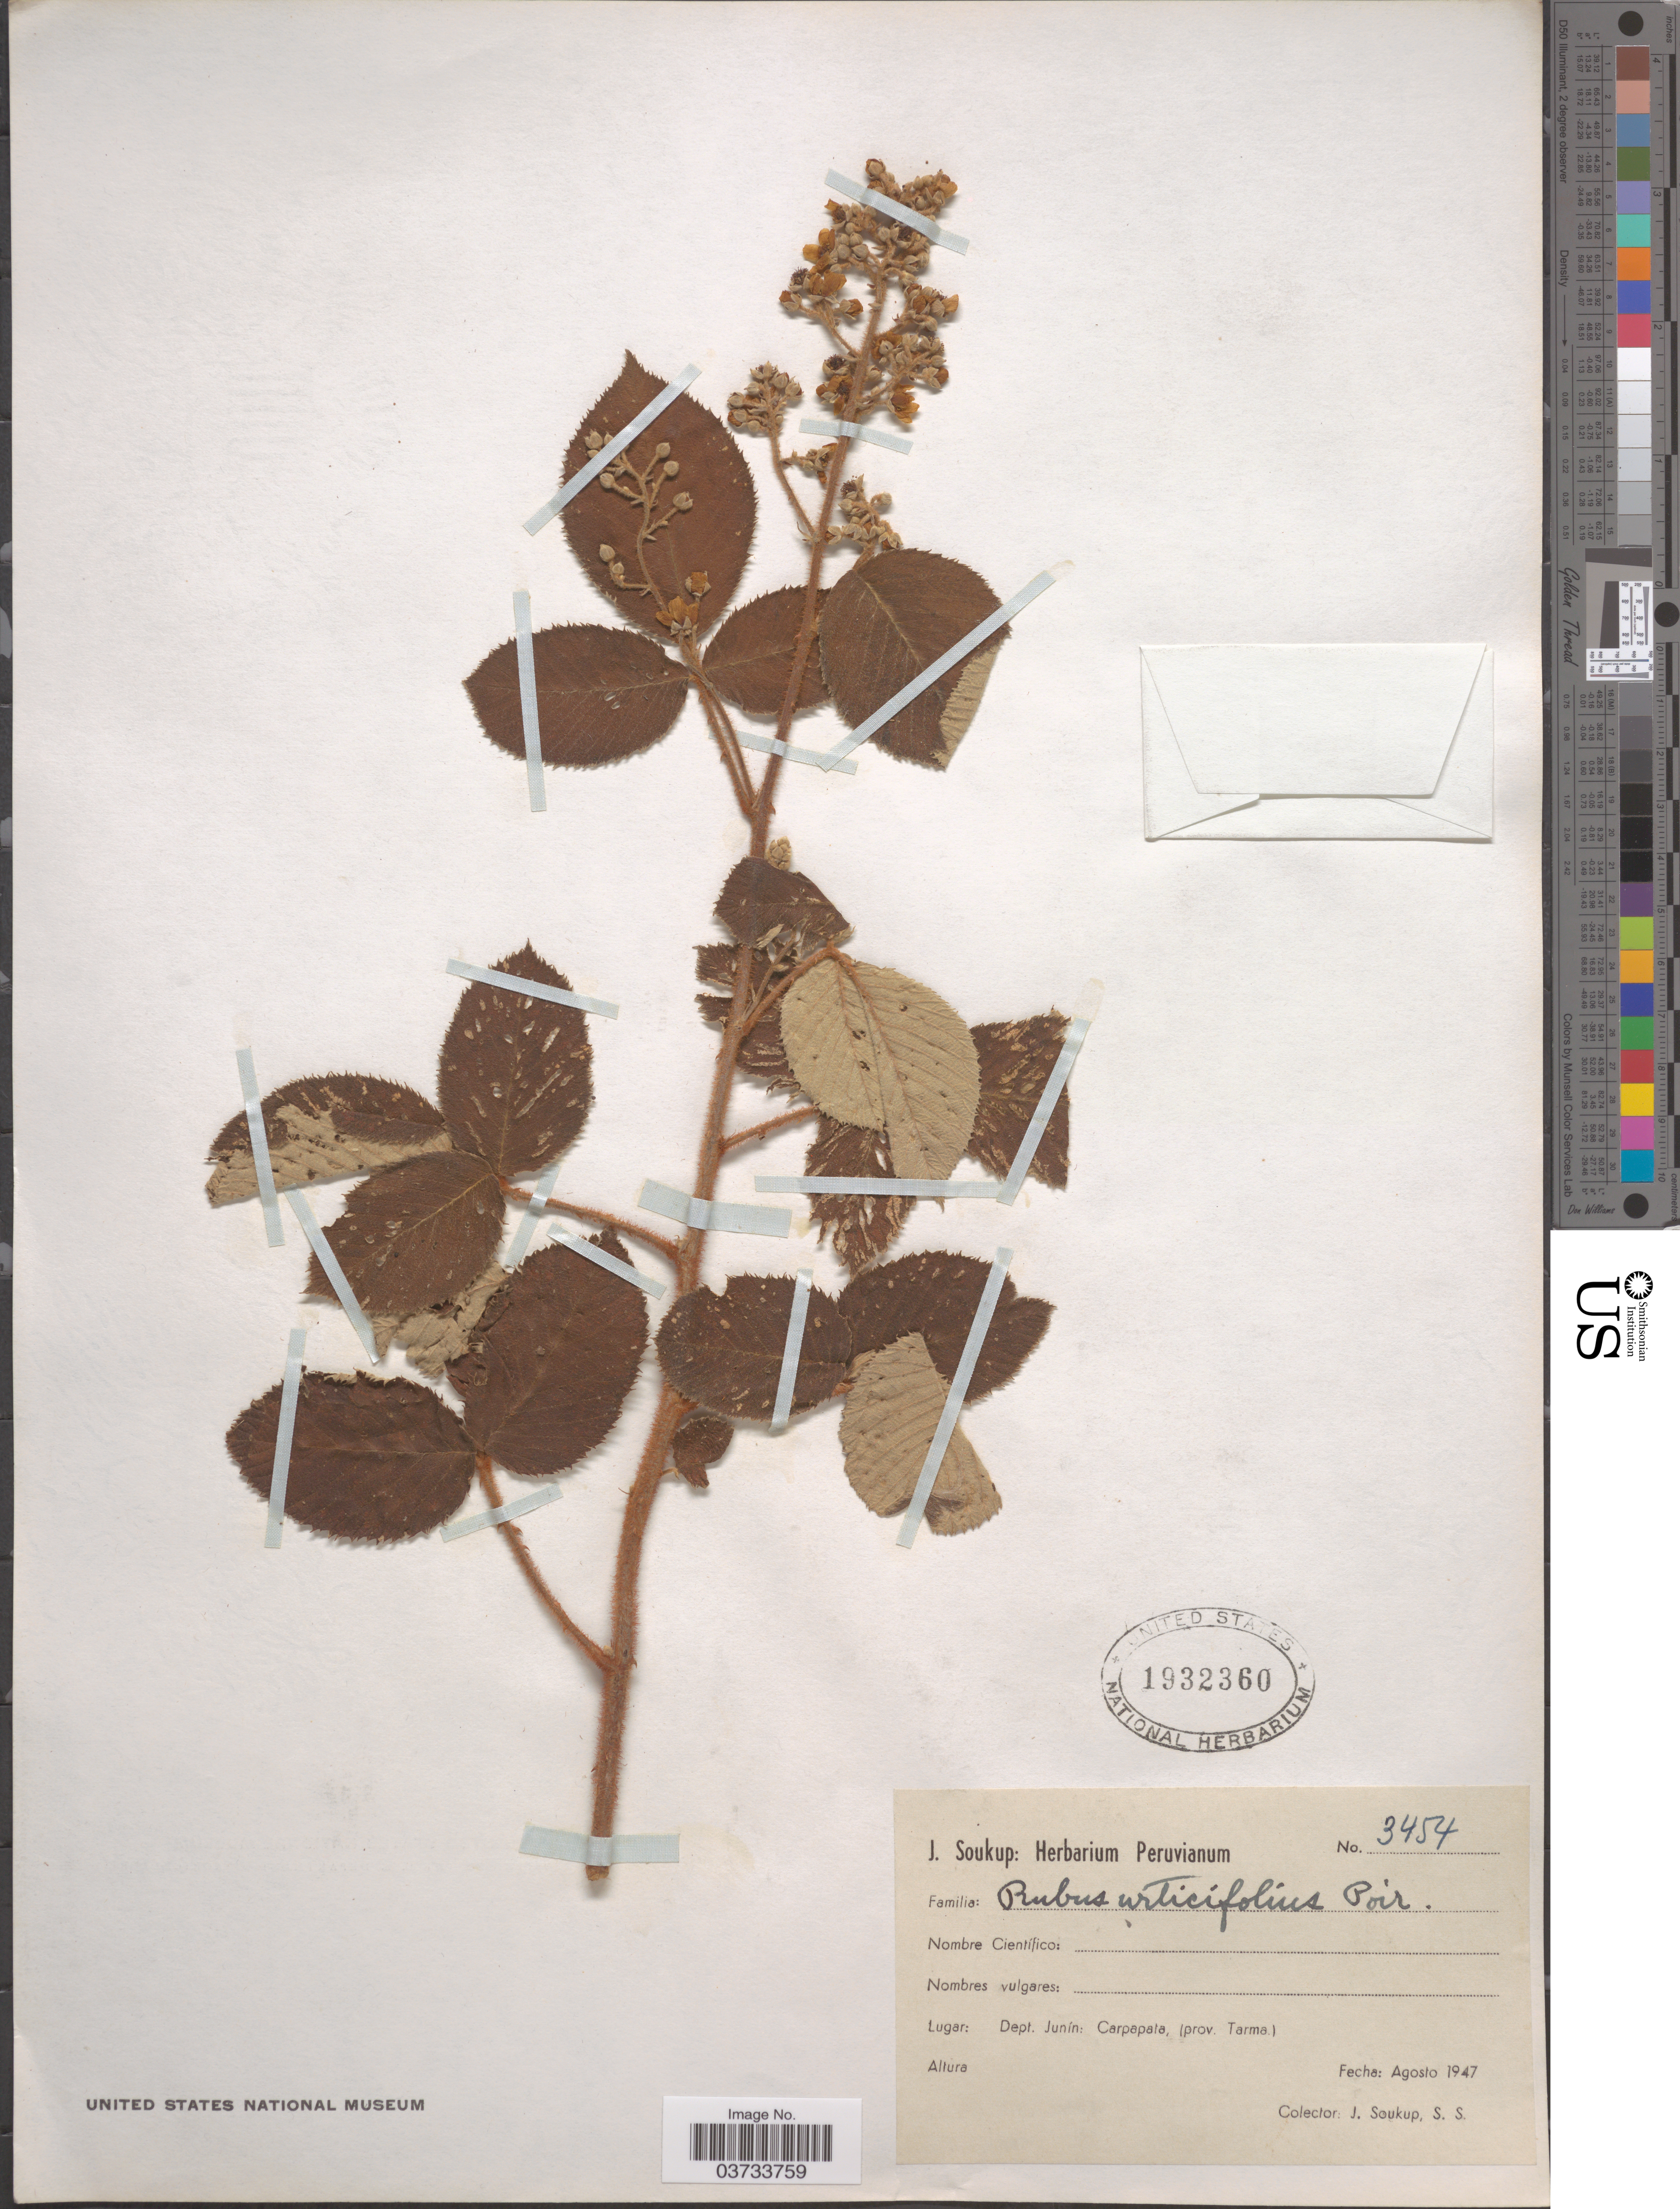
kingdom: Plantae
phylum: Tracheophyta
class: Magnoliopsida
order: Rosales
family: Rosaceae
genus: Rubus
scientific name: Rubus urticifolius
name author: Poir.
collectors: J. Soukup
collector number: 3454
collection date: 1947-08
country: Peru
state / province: Junín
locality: Dept. Junín: Carpapata, (prov. Tarma).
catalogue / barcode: US 1932360